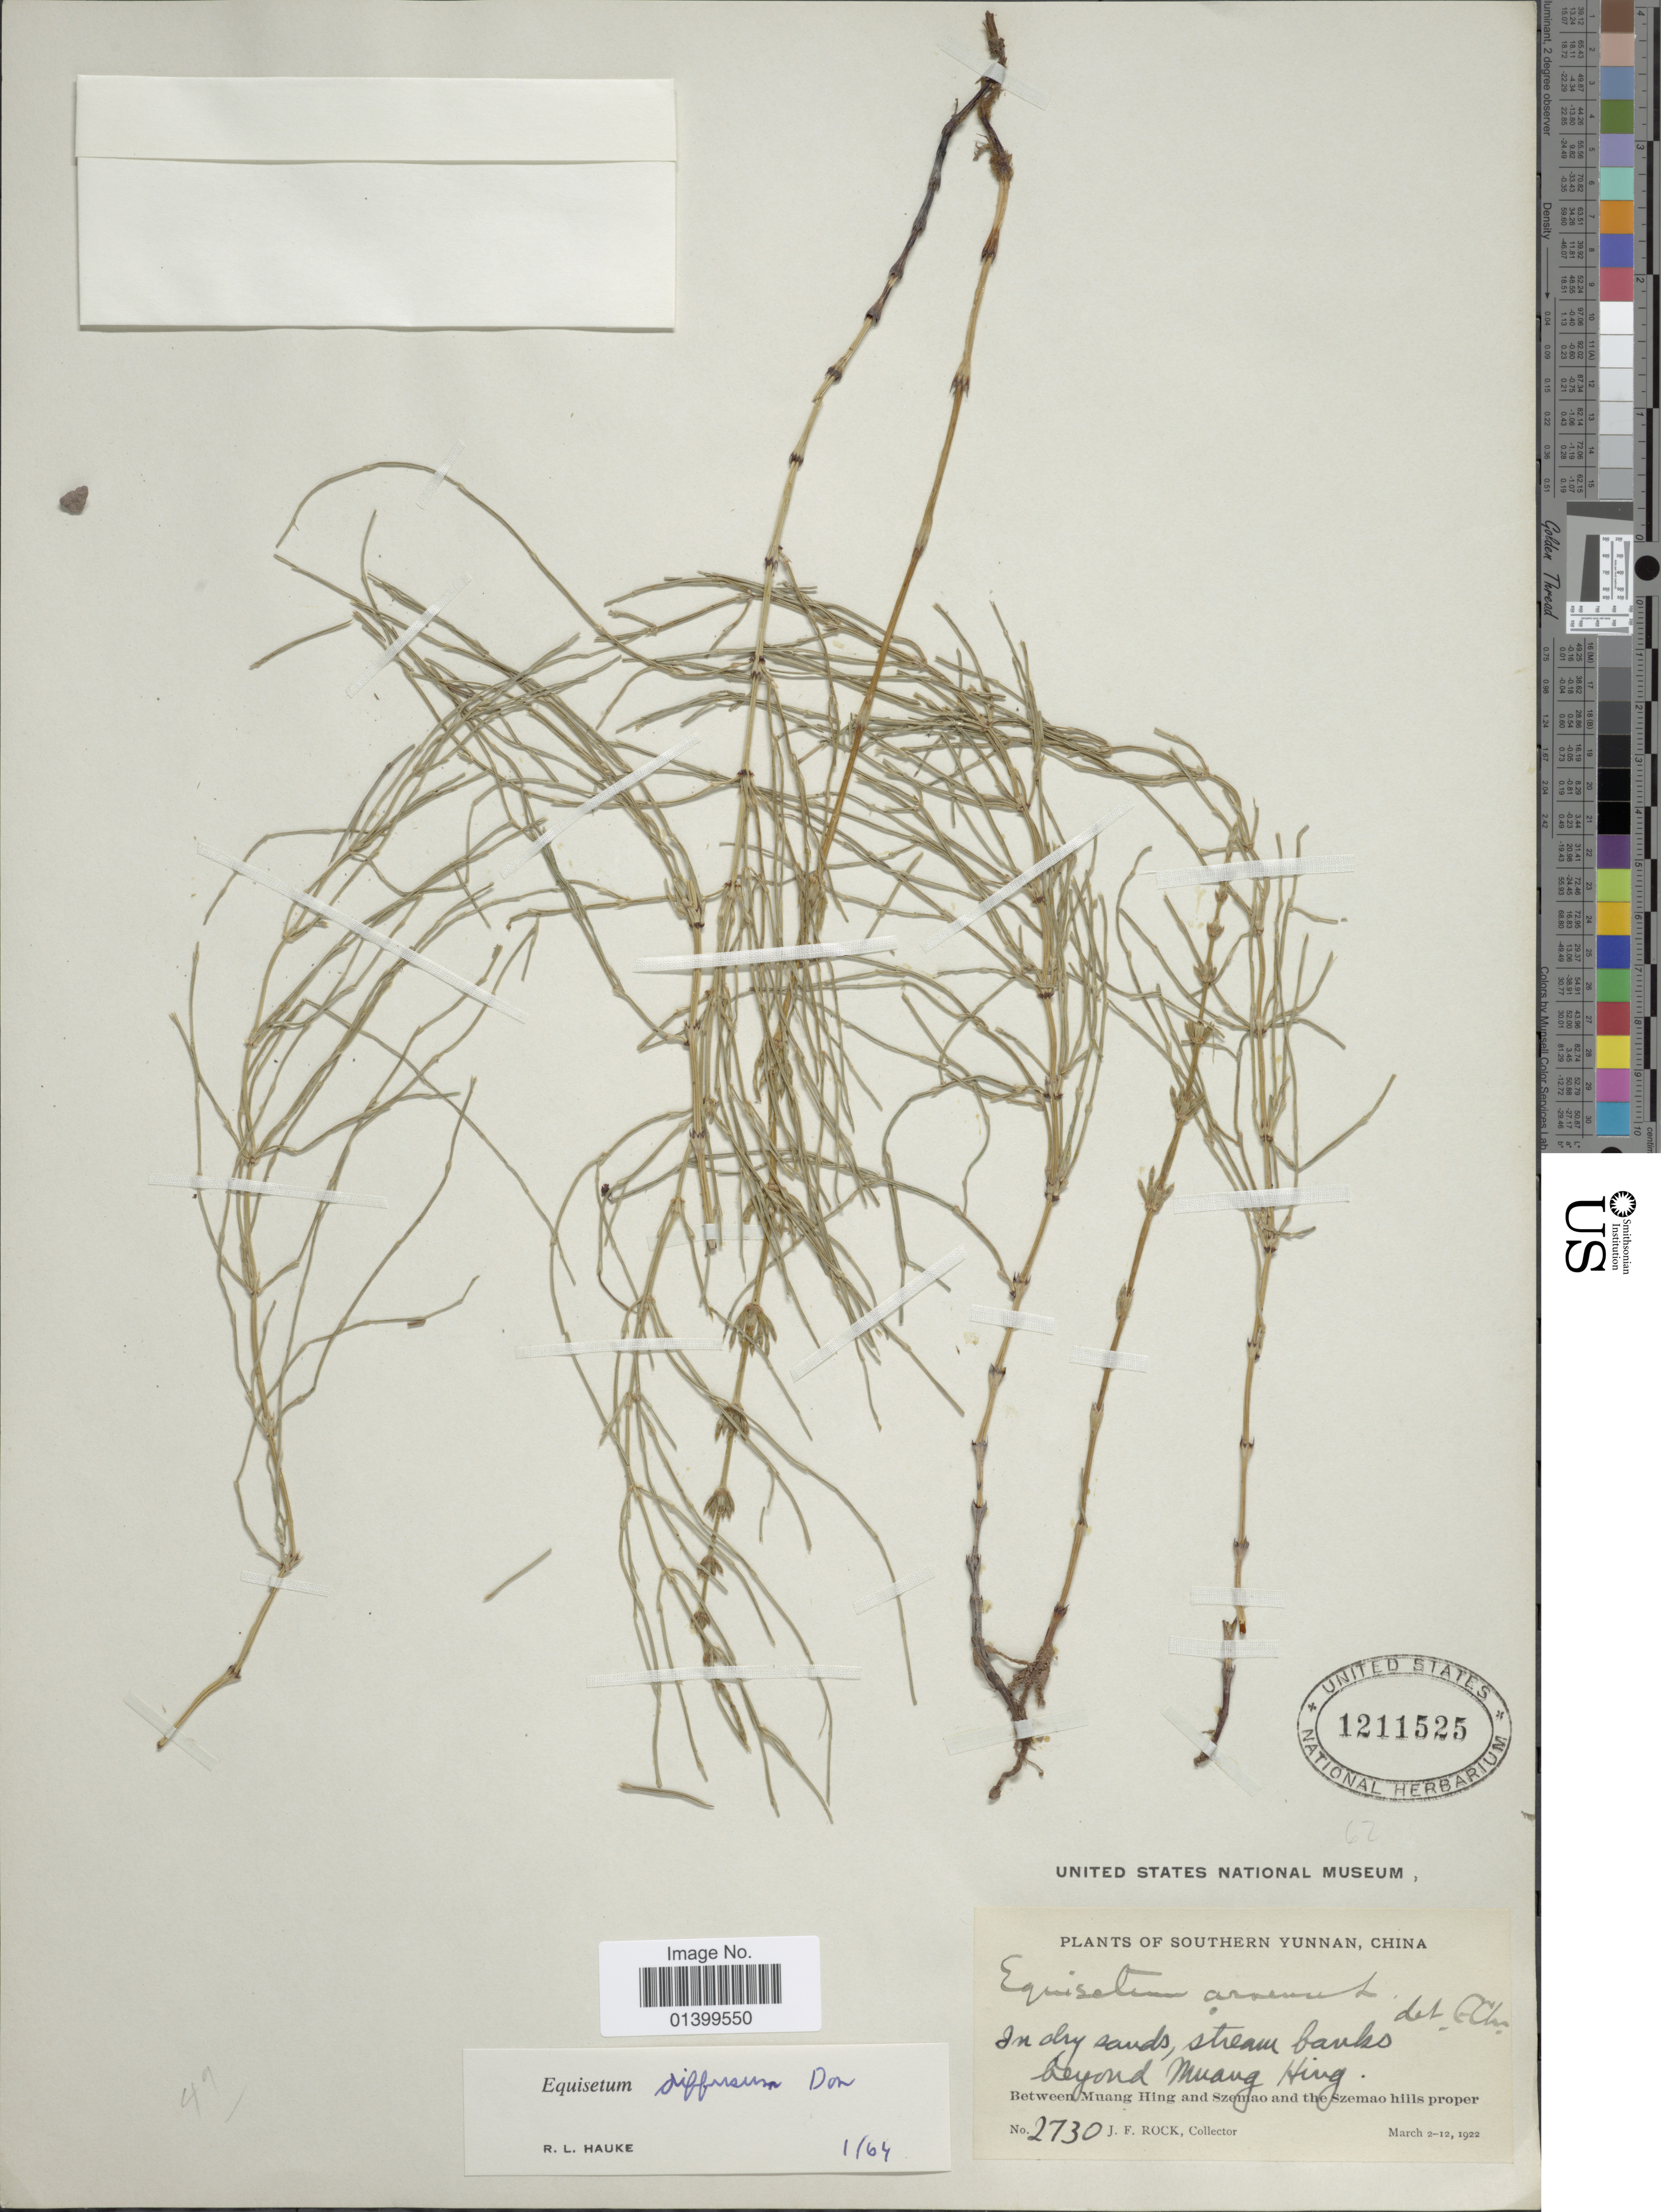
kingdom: Plantae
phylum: Tracheophyta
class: Polypodiopsida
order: Equisetales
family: Equisetaceae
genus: Equisetum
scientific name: Equisetum diffusum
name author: D. Don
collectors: J. Rock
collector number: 2730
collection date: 1922-03-02/1922-03-12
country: China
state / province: Yunnan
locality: Southern Yunnan. Between Muang Hing and Szemao and the Szemao hills proper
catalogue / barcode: US 1211525